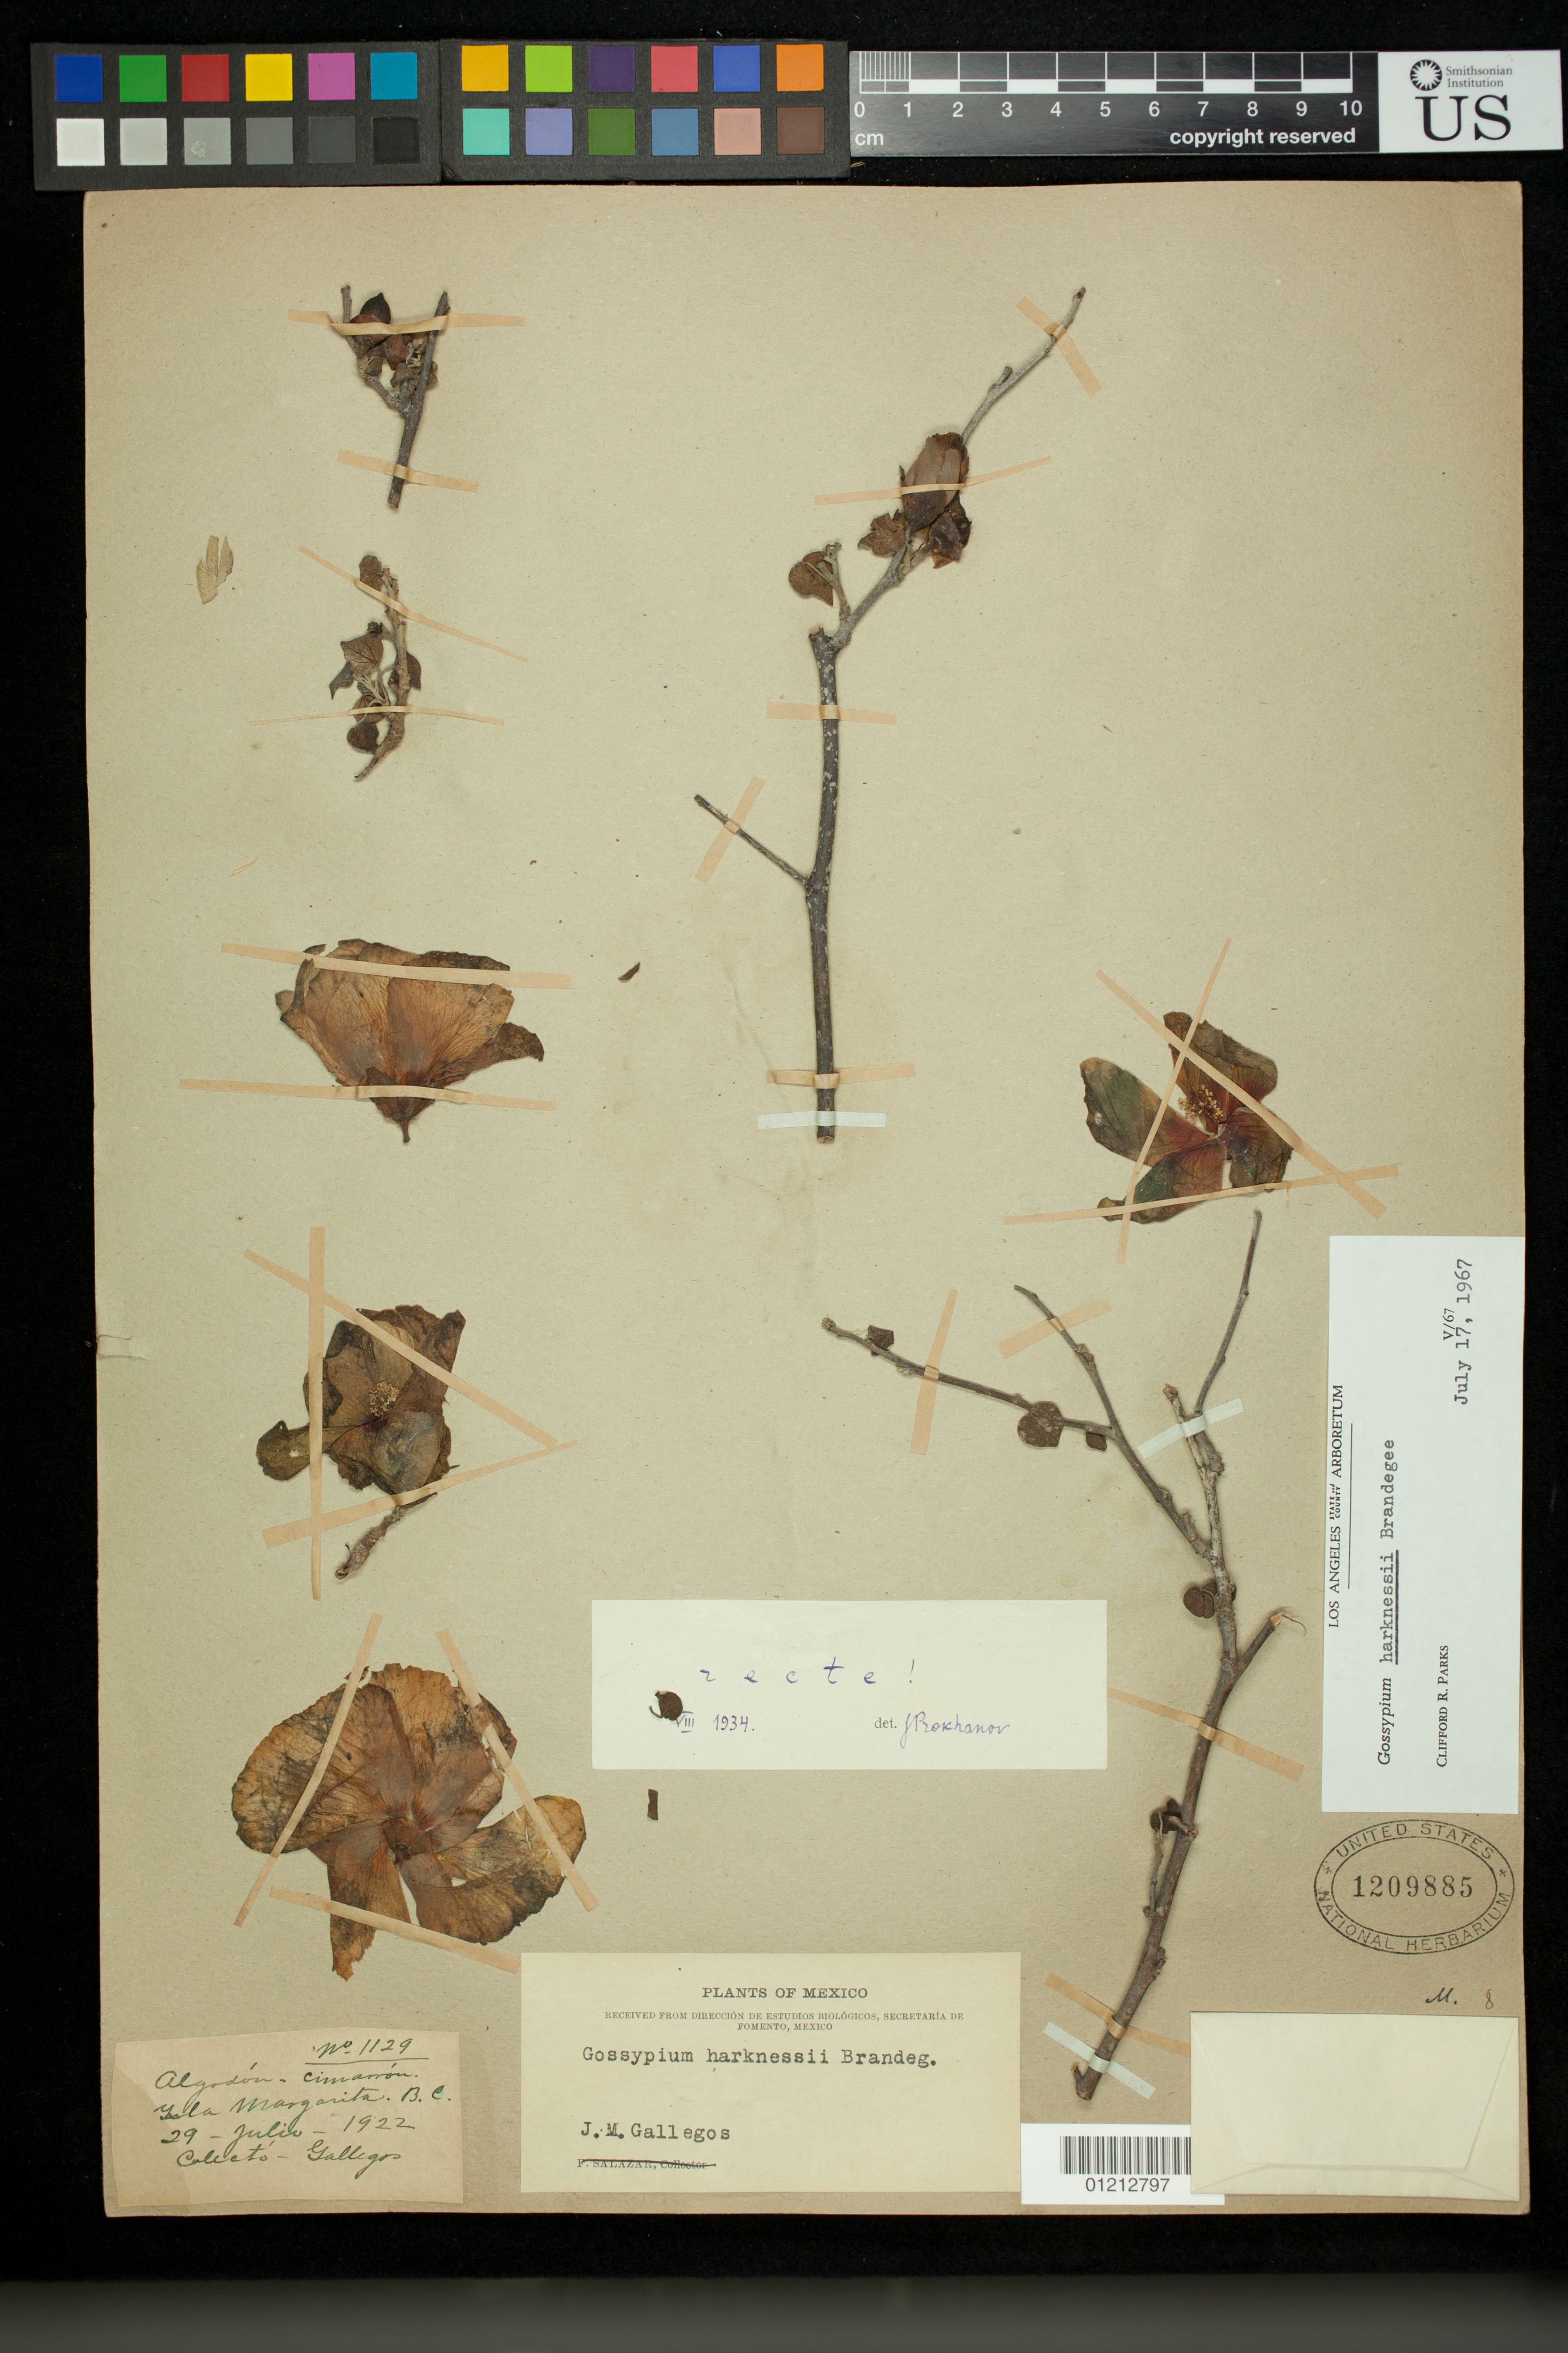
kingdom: Plantae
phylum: Tracheophyta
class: Magnoliopsida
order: Malvales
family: Malvaceae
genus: Gossypium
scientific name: Gossypium harknessii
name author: Brandegee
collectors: J. Gallegos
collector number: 1129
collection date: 1922-07-29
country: Mexico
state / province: Baja California Sur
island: Margarita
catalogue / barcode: US 1209885